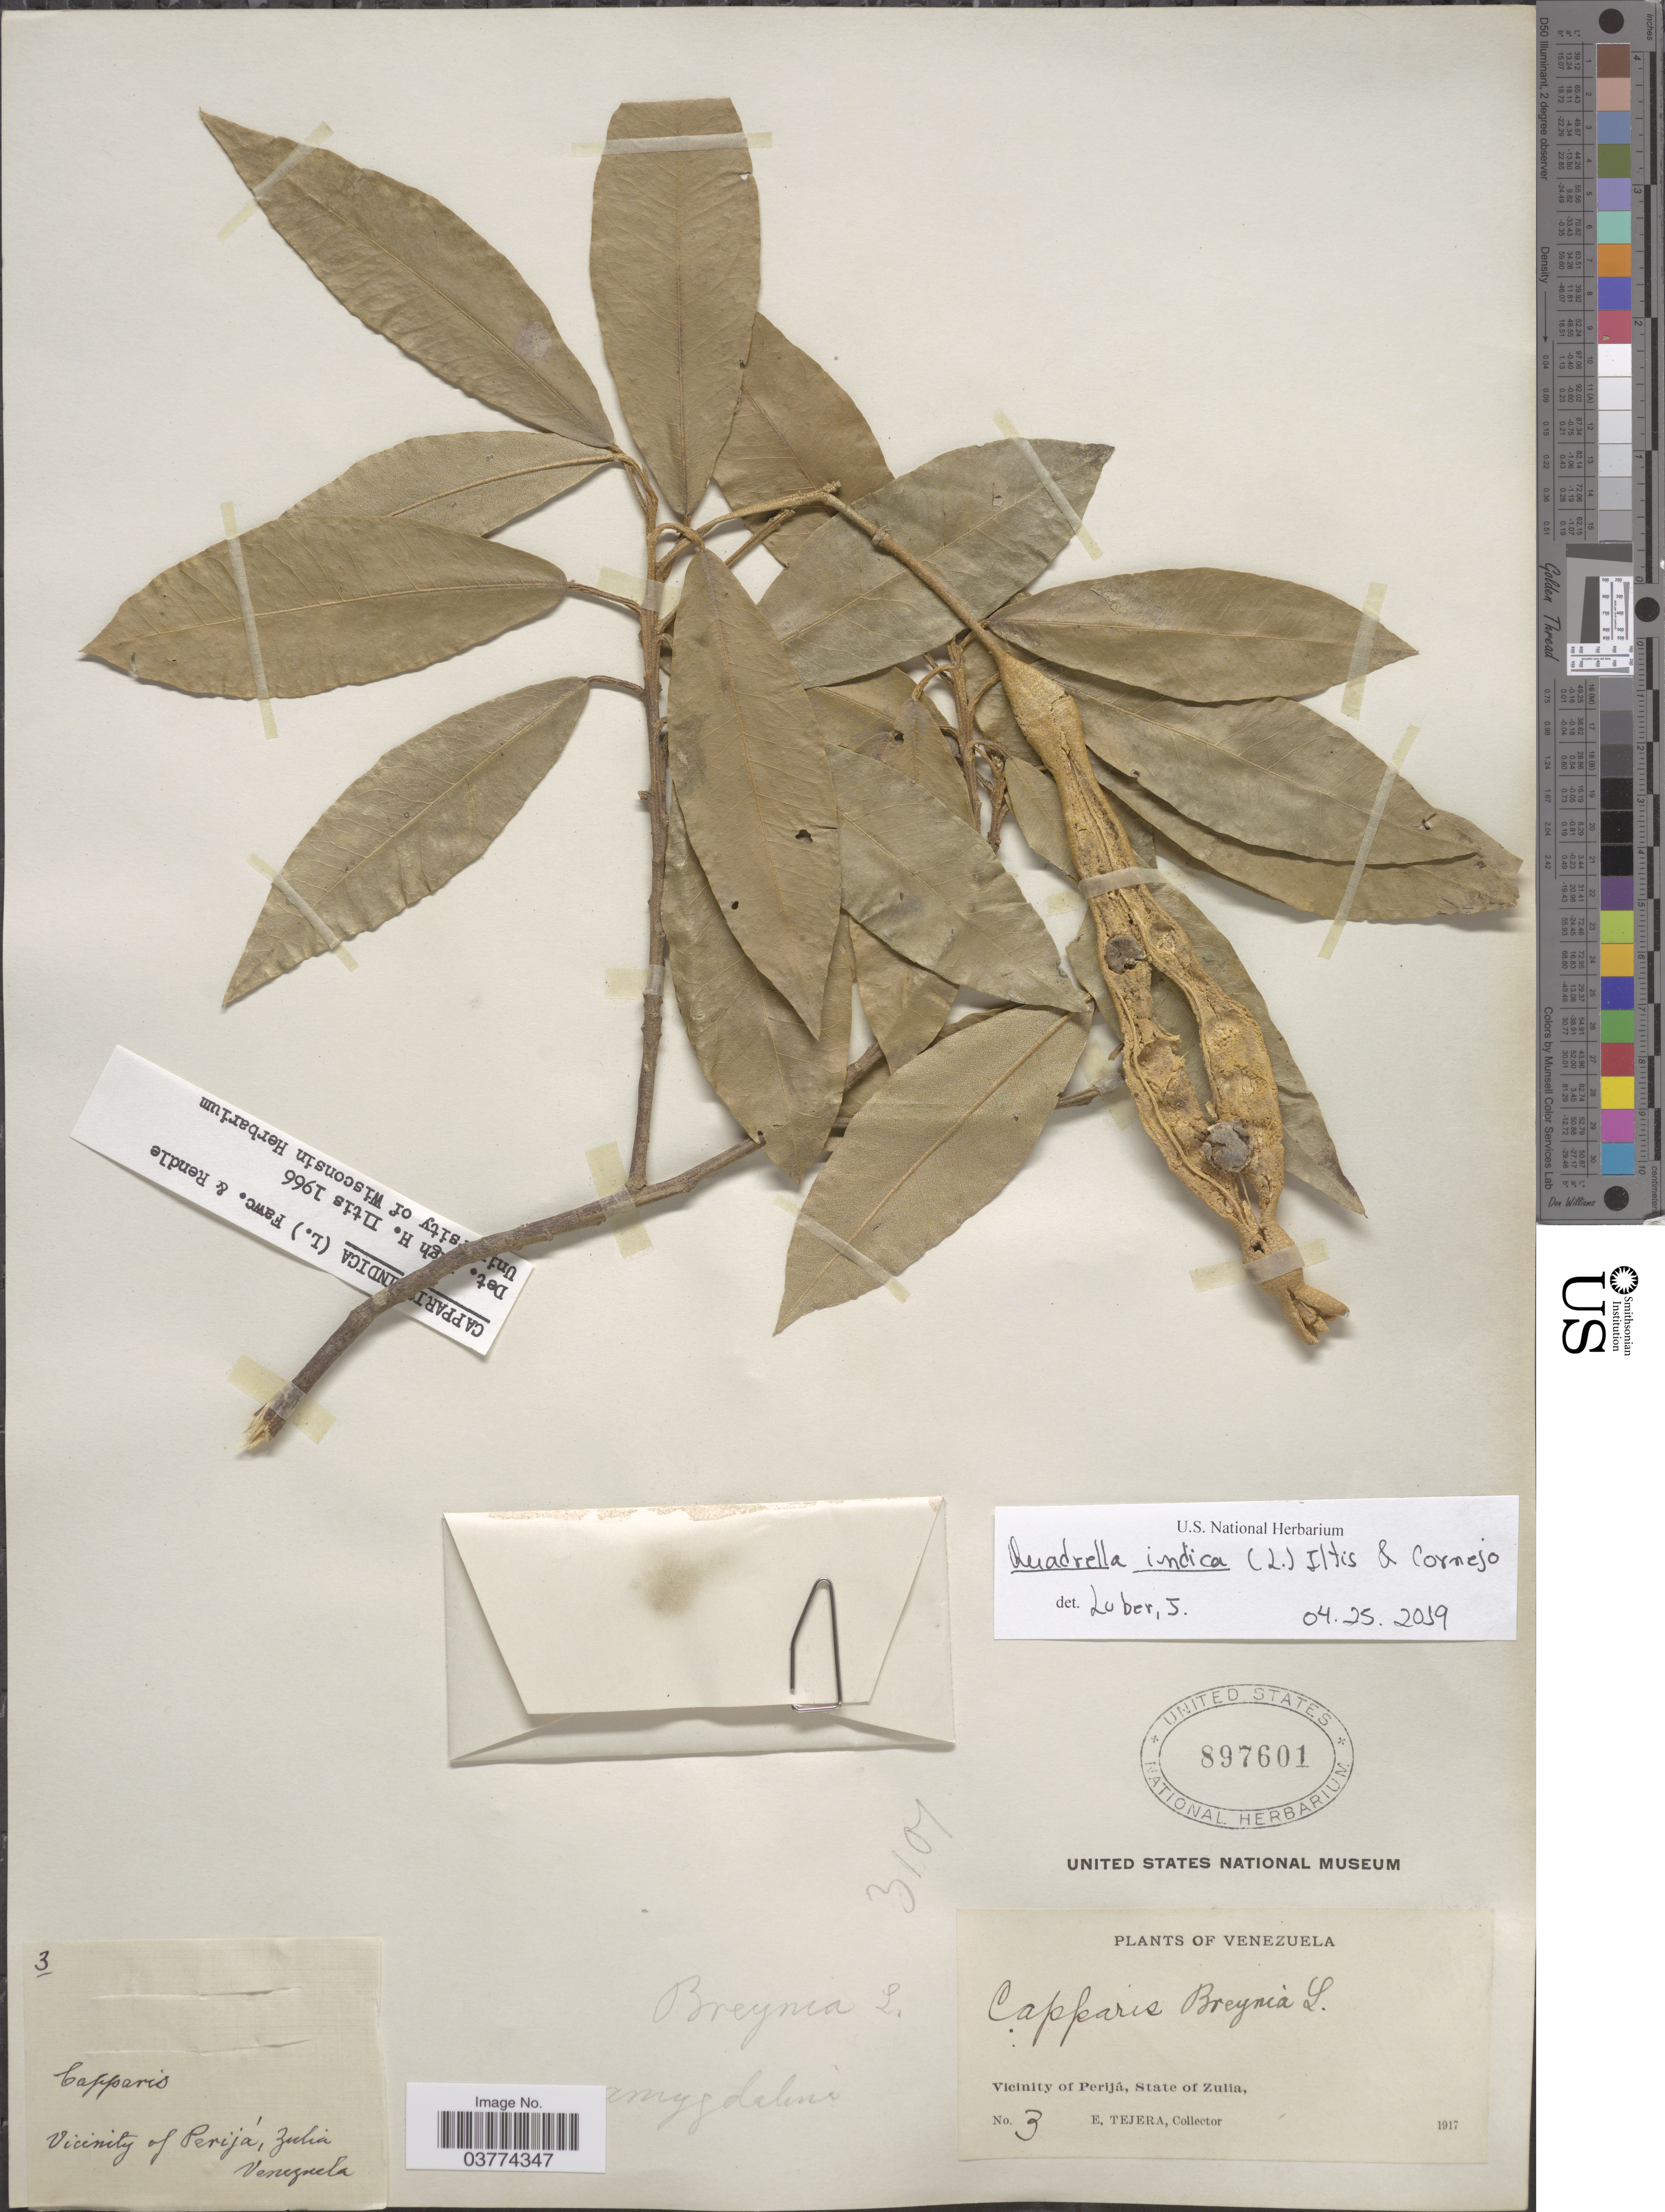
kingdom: Plantae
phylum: Tracheophyta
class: Magnoliopsida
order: Brassicales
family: Capparaceae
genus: Quadrella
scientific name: Quadrella indica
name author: (L.) Iltis & Cornejo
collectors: E. Tejera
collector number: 3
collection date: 1917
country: Venezuela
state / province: Zulia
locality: Vicinity of Perijá.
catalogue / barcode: US 897601